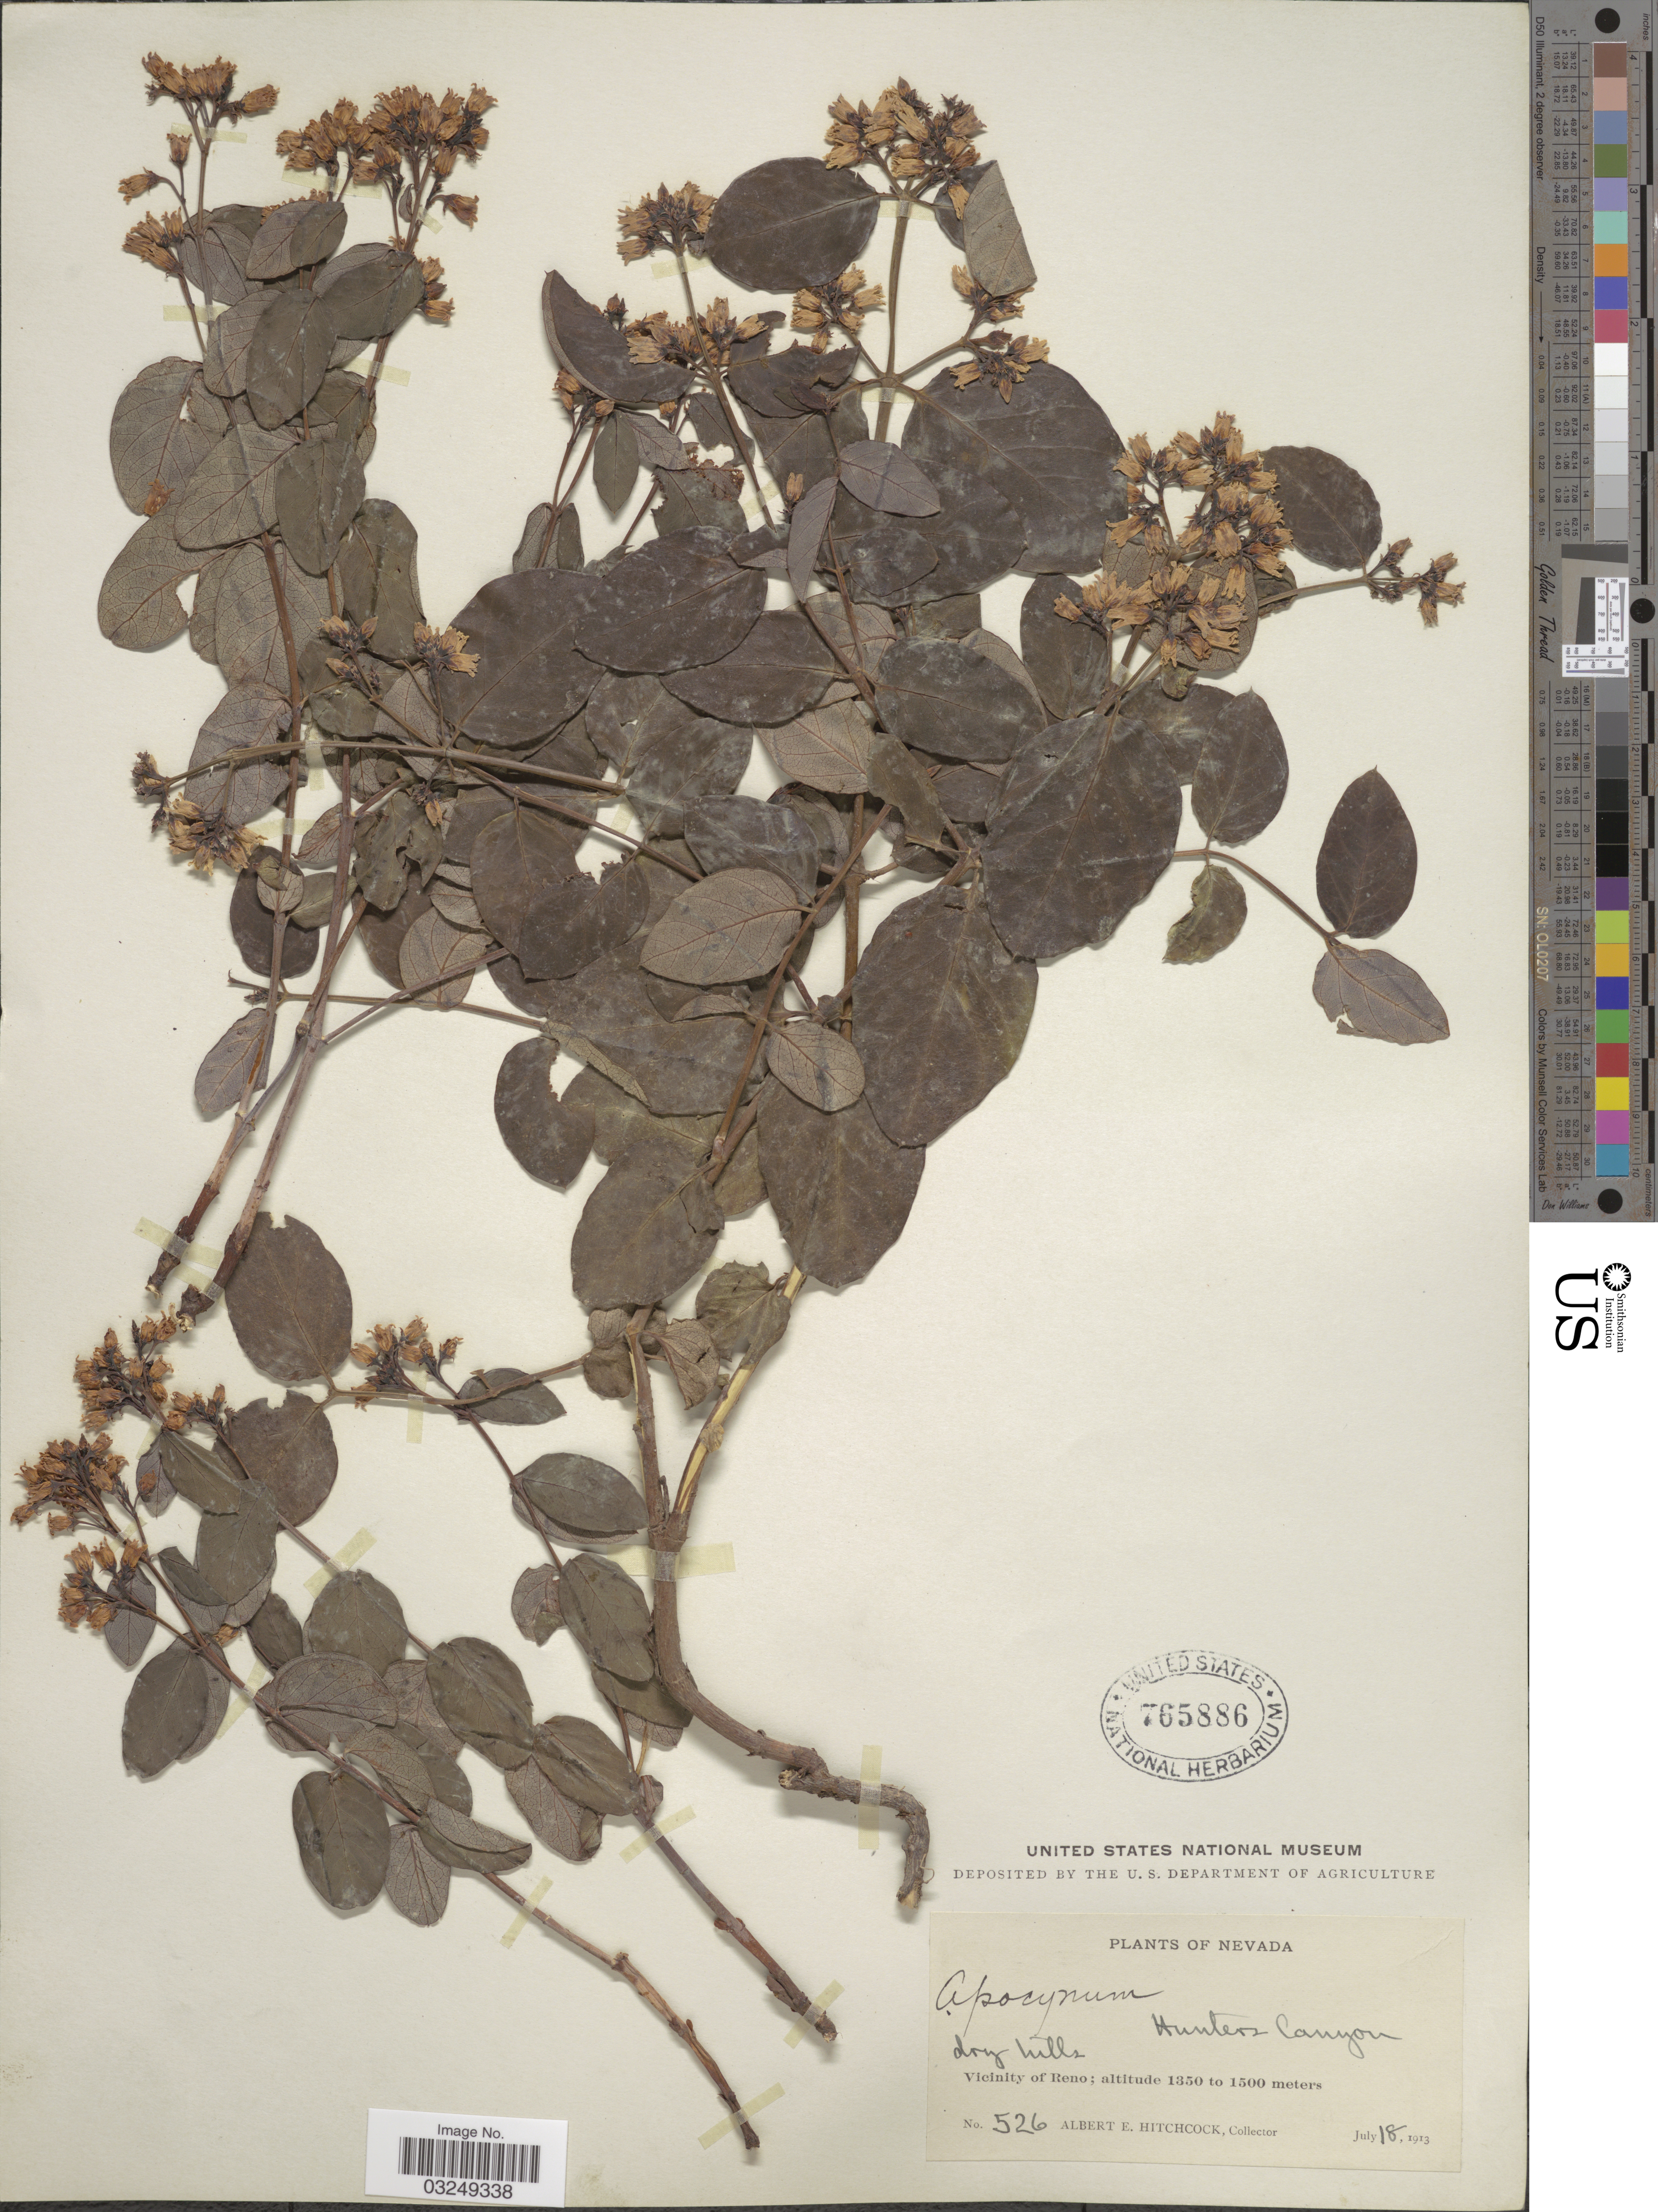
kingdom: Plantae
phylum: Tracheophyta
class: Magnoliopsida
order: Gentianales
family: Apocynaceae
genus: Apocynum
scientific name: Apocynum ambigens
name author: S.W. Greene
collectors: A. Hitchcock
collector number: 526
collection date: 1913-07-18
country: United States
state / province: Nevada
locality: Hunters Canyon. Vicinity of Reno.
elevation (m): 1350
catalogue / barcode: US 765886